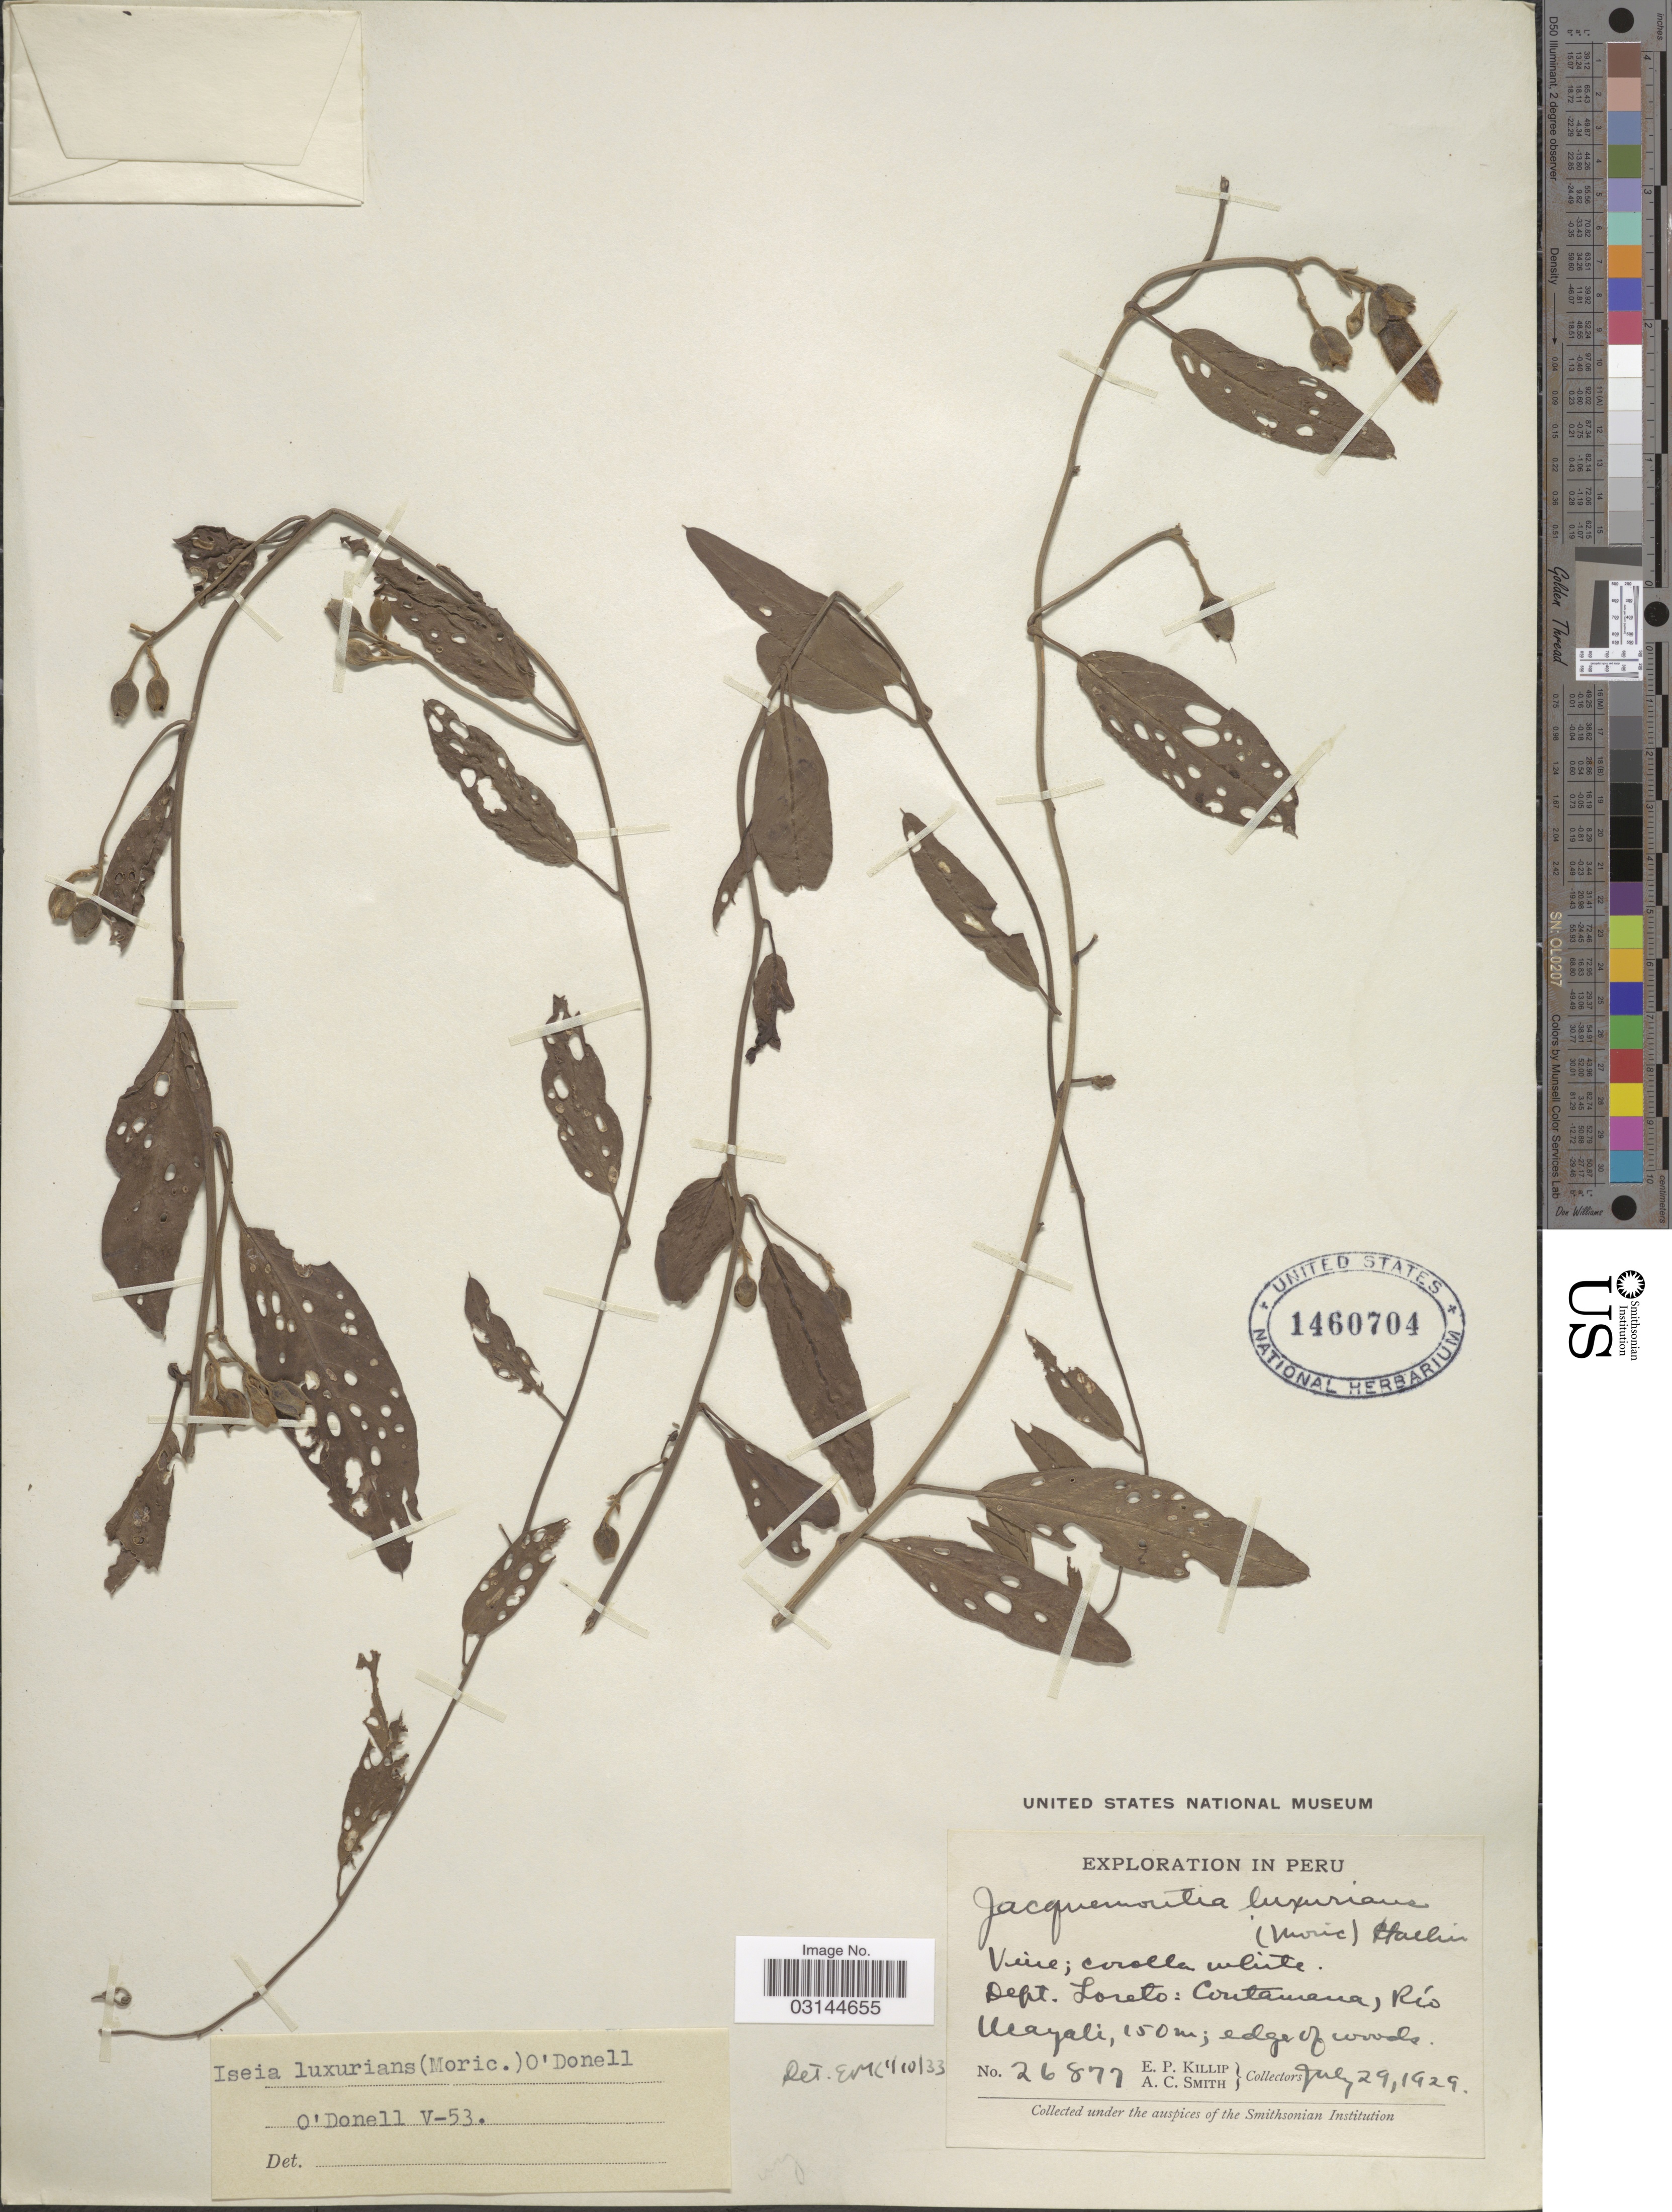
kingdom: Plantae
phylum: Tracheophyta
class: Magnoliopsida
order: Solanales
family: Convolvulaceae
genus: Aniseia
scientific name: Aniseia luxurians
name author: (Moric.) Athiê-Souza & Buril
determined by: Strong, Mark T., (BOT), Smithsonian Institution - National Museum of Natural History (UNITED STATES)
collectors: E. P. Killip & A. C. Smith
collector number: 26877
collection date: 1929-07-29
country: Peru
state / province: Loreto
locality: Dept. Loreto: Contamana, Río Ucayali.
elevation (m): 150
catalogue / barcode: US 1460704